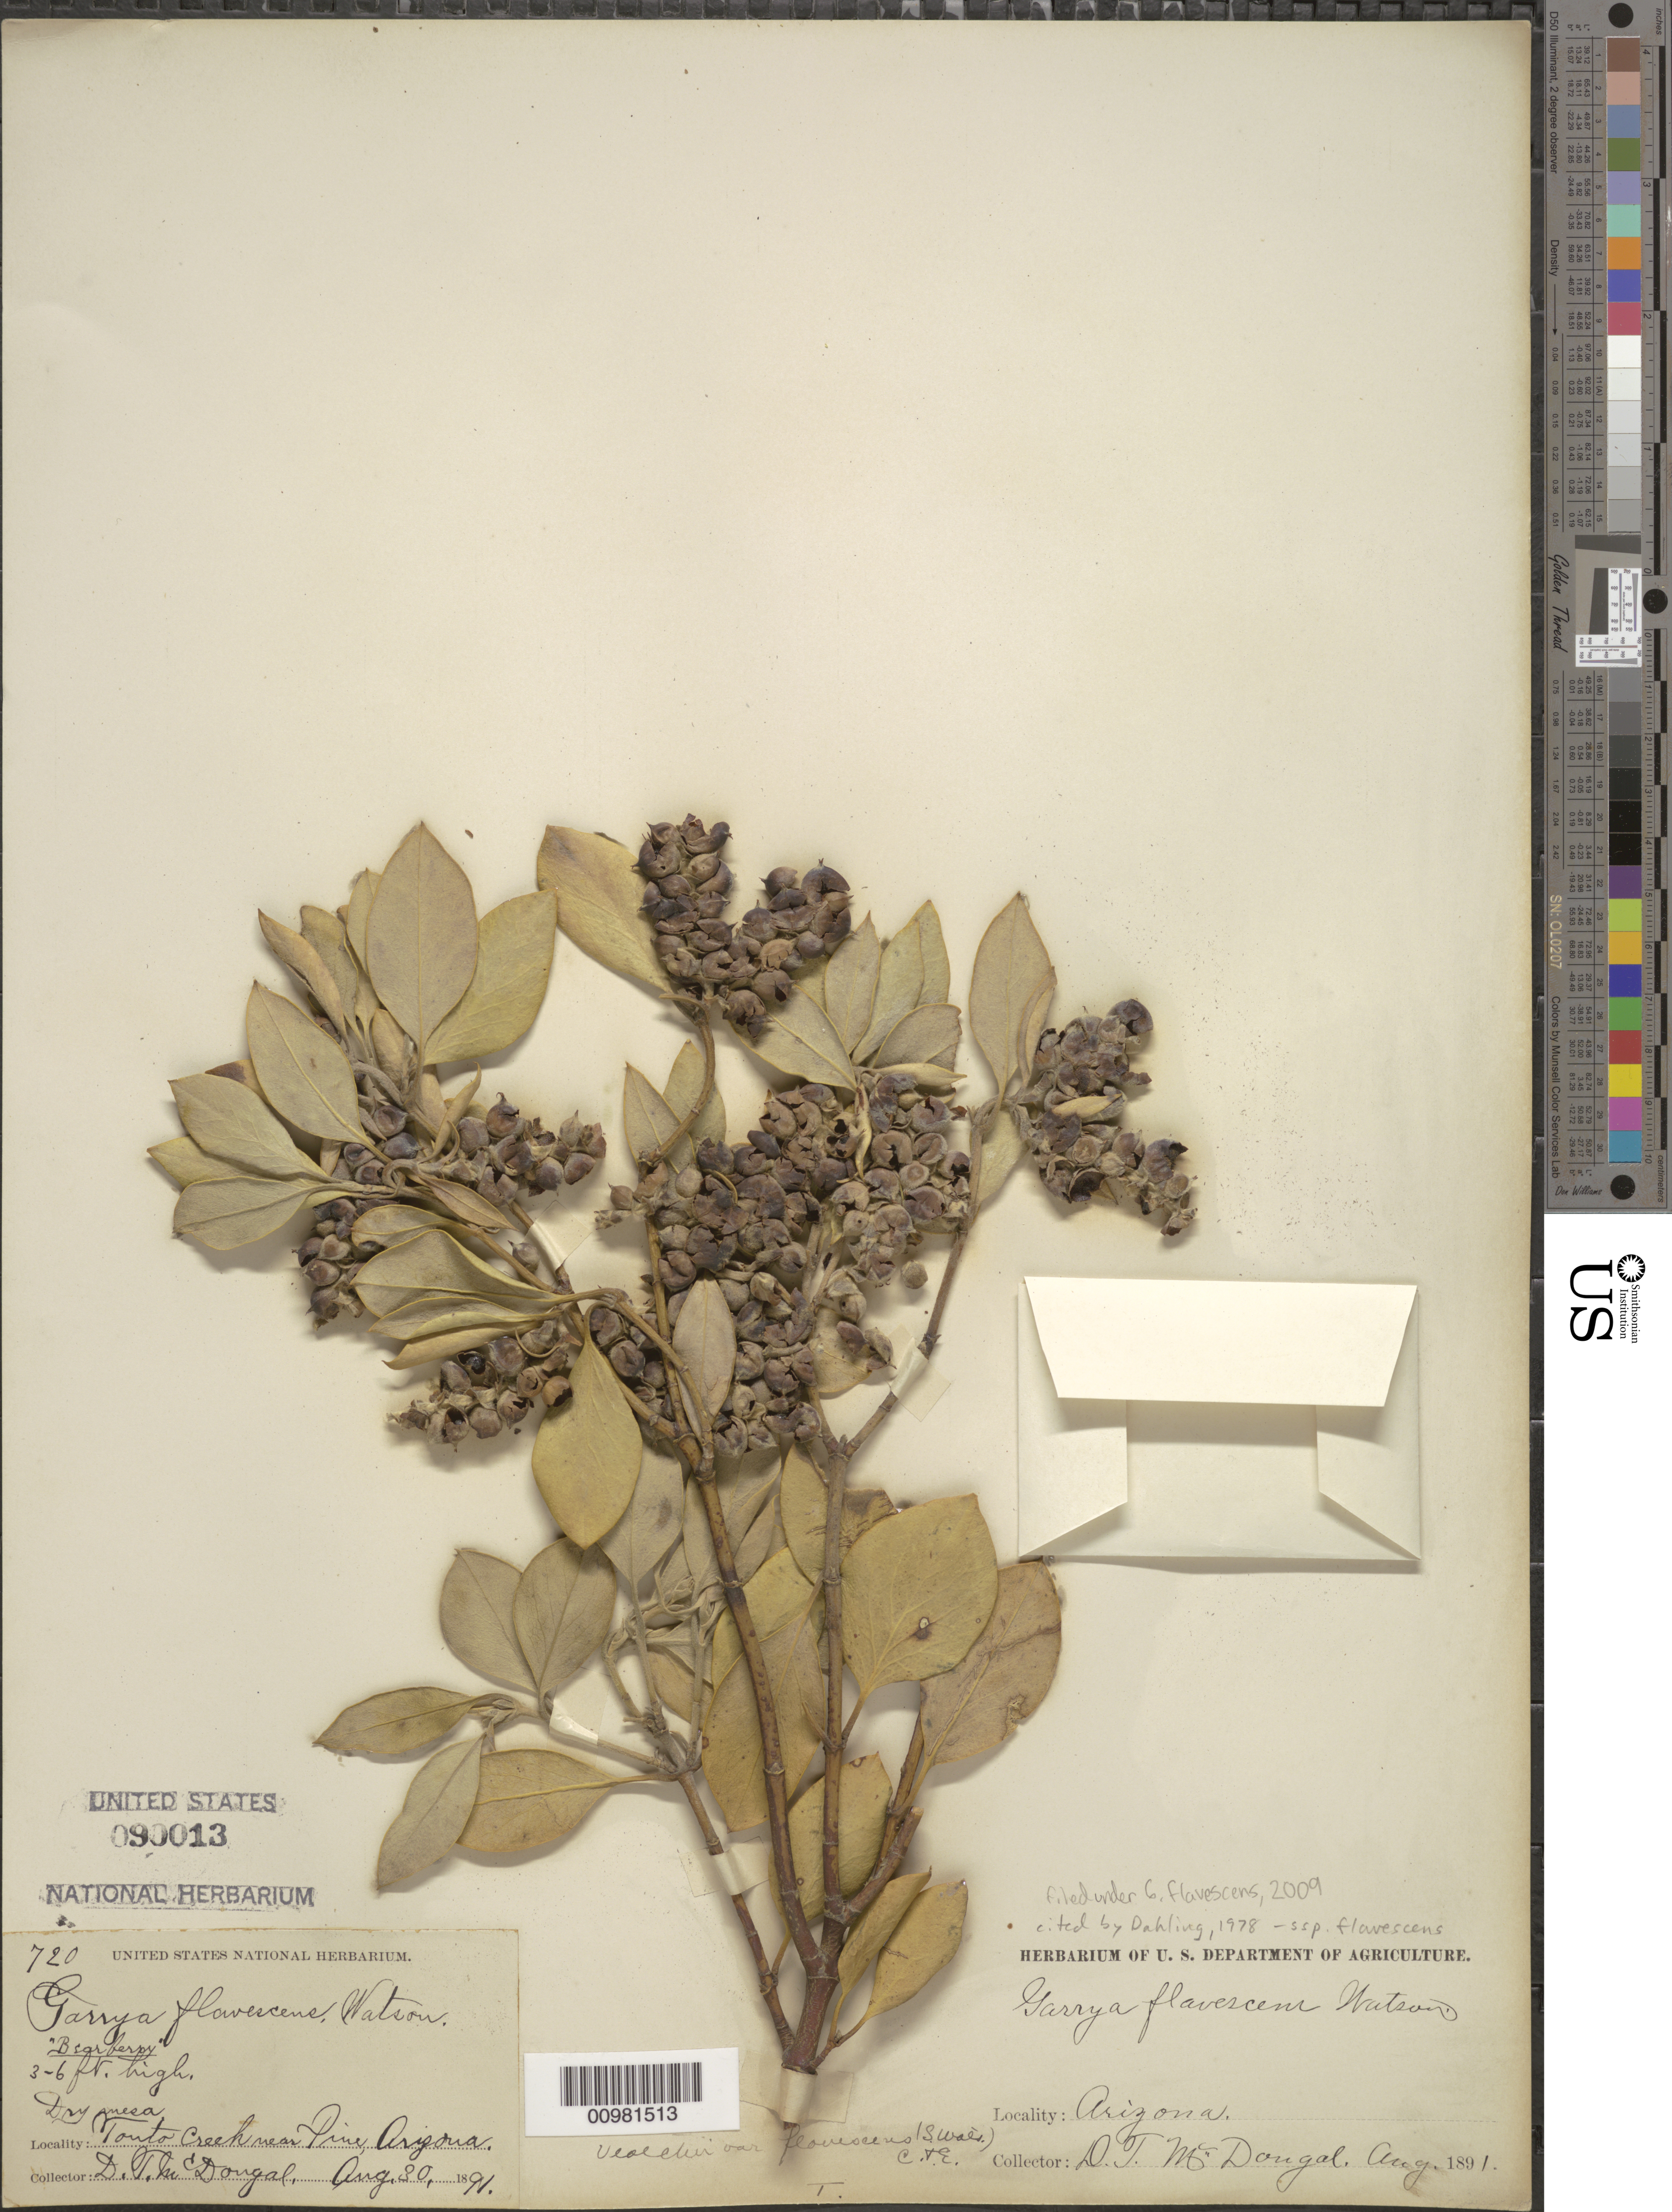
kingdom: Plantae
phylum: Tracheophyta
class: Magnoliopsida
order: Garryales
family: Garryaceae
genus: Garrya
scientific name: Garrya flavescens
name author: S. Watson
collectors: D. T. MacDougal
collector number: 720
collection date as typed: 30 Aug 1891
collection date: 1891-08-30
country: United States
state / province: Arizona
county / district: Gila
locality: Tanto Creek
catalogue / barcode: US 90013